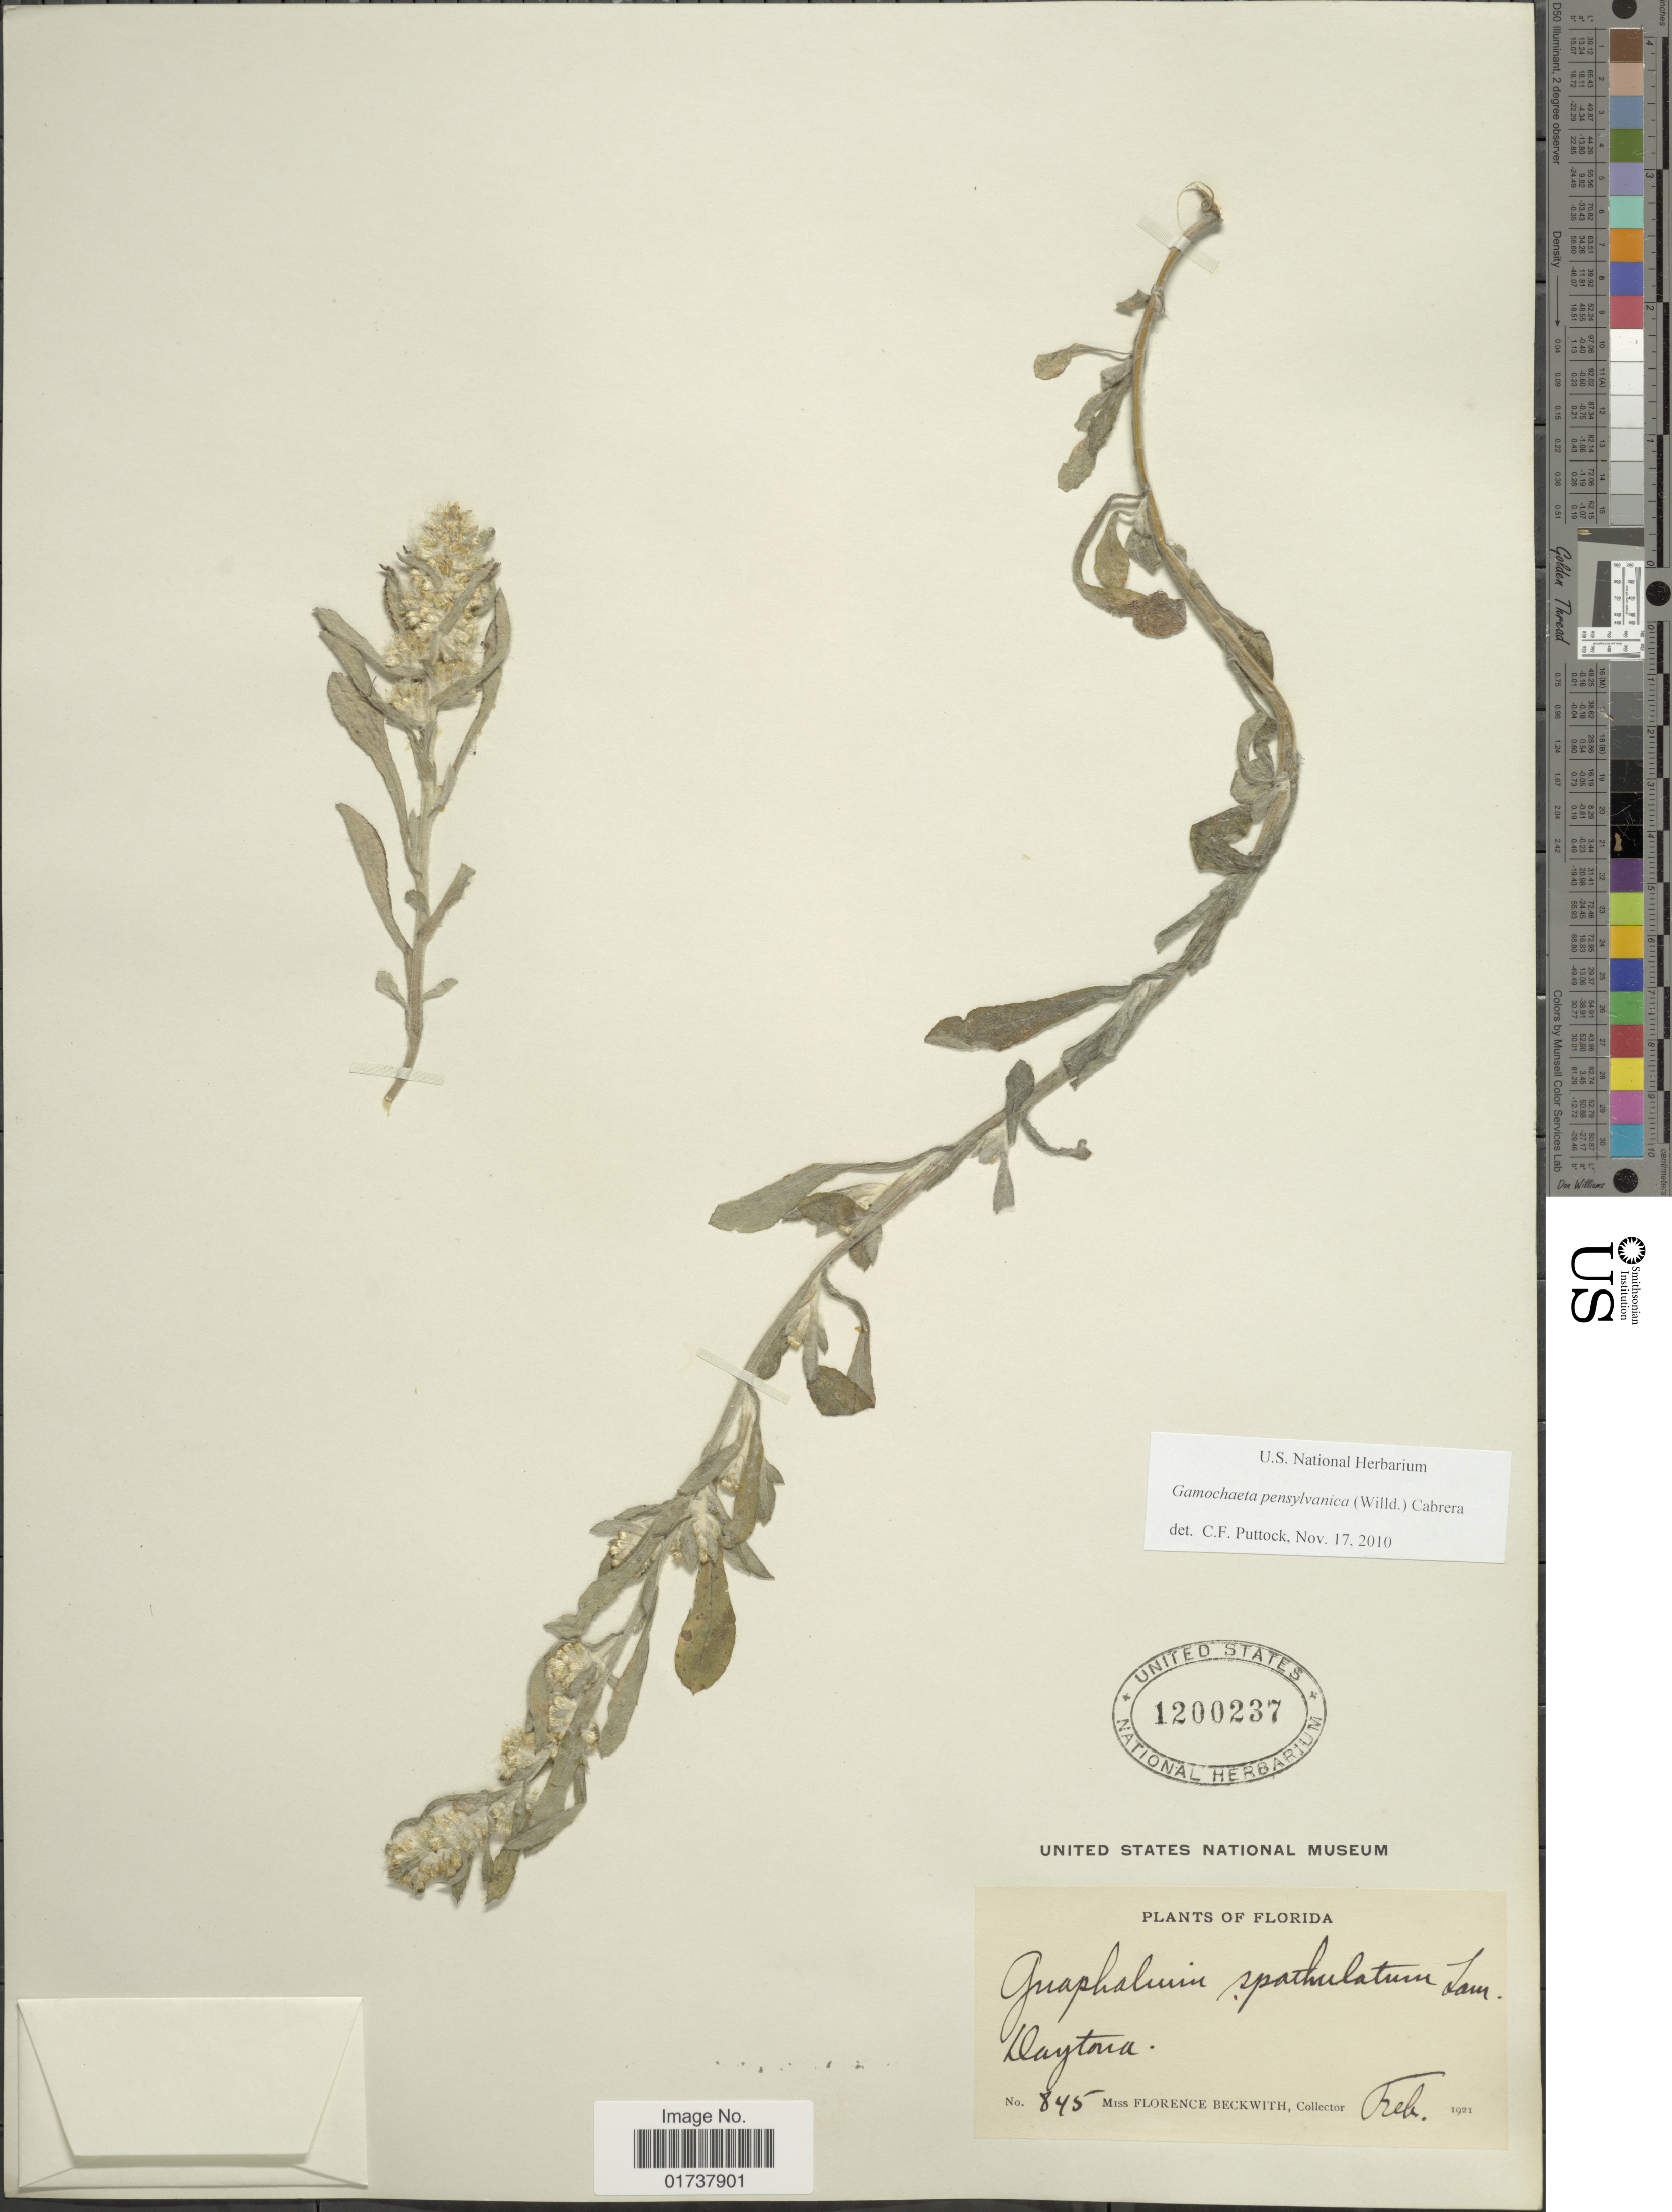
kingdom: Plantae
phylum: Tracheophyta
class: Magnoliopsida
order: Asterales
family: Asteraceae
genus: Gamochaeta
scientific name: Gamochaeta pensylvanica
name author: (Willd.) Cabrera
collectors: F. Beckwith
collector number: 845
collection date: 1921-02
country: United States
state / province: Florida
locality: Daytona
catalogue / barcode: US 1200237